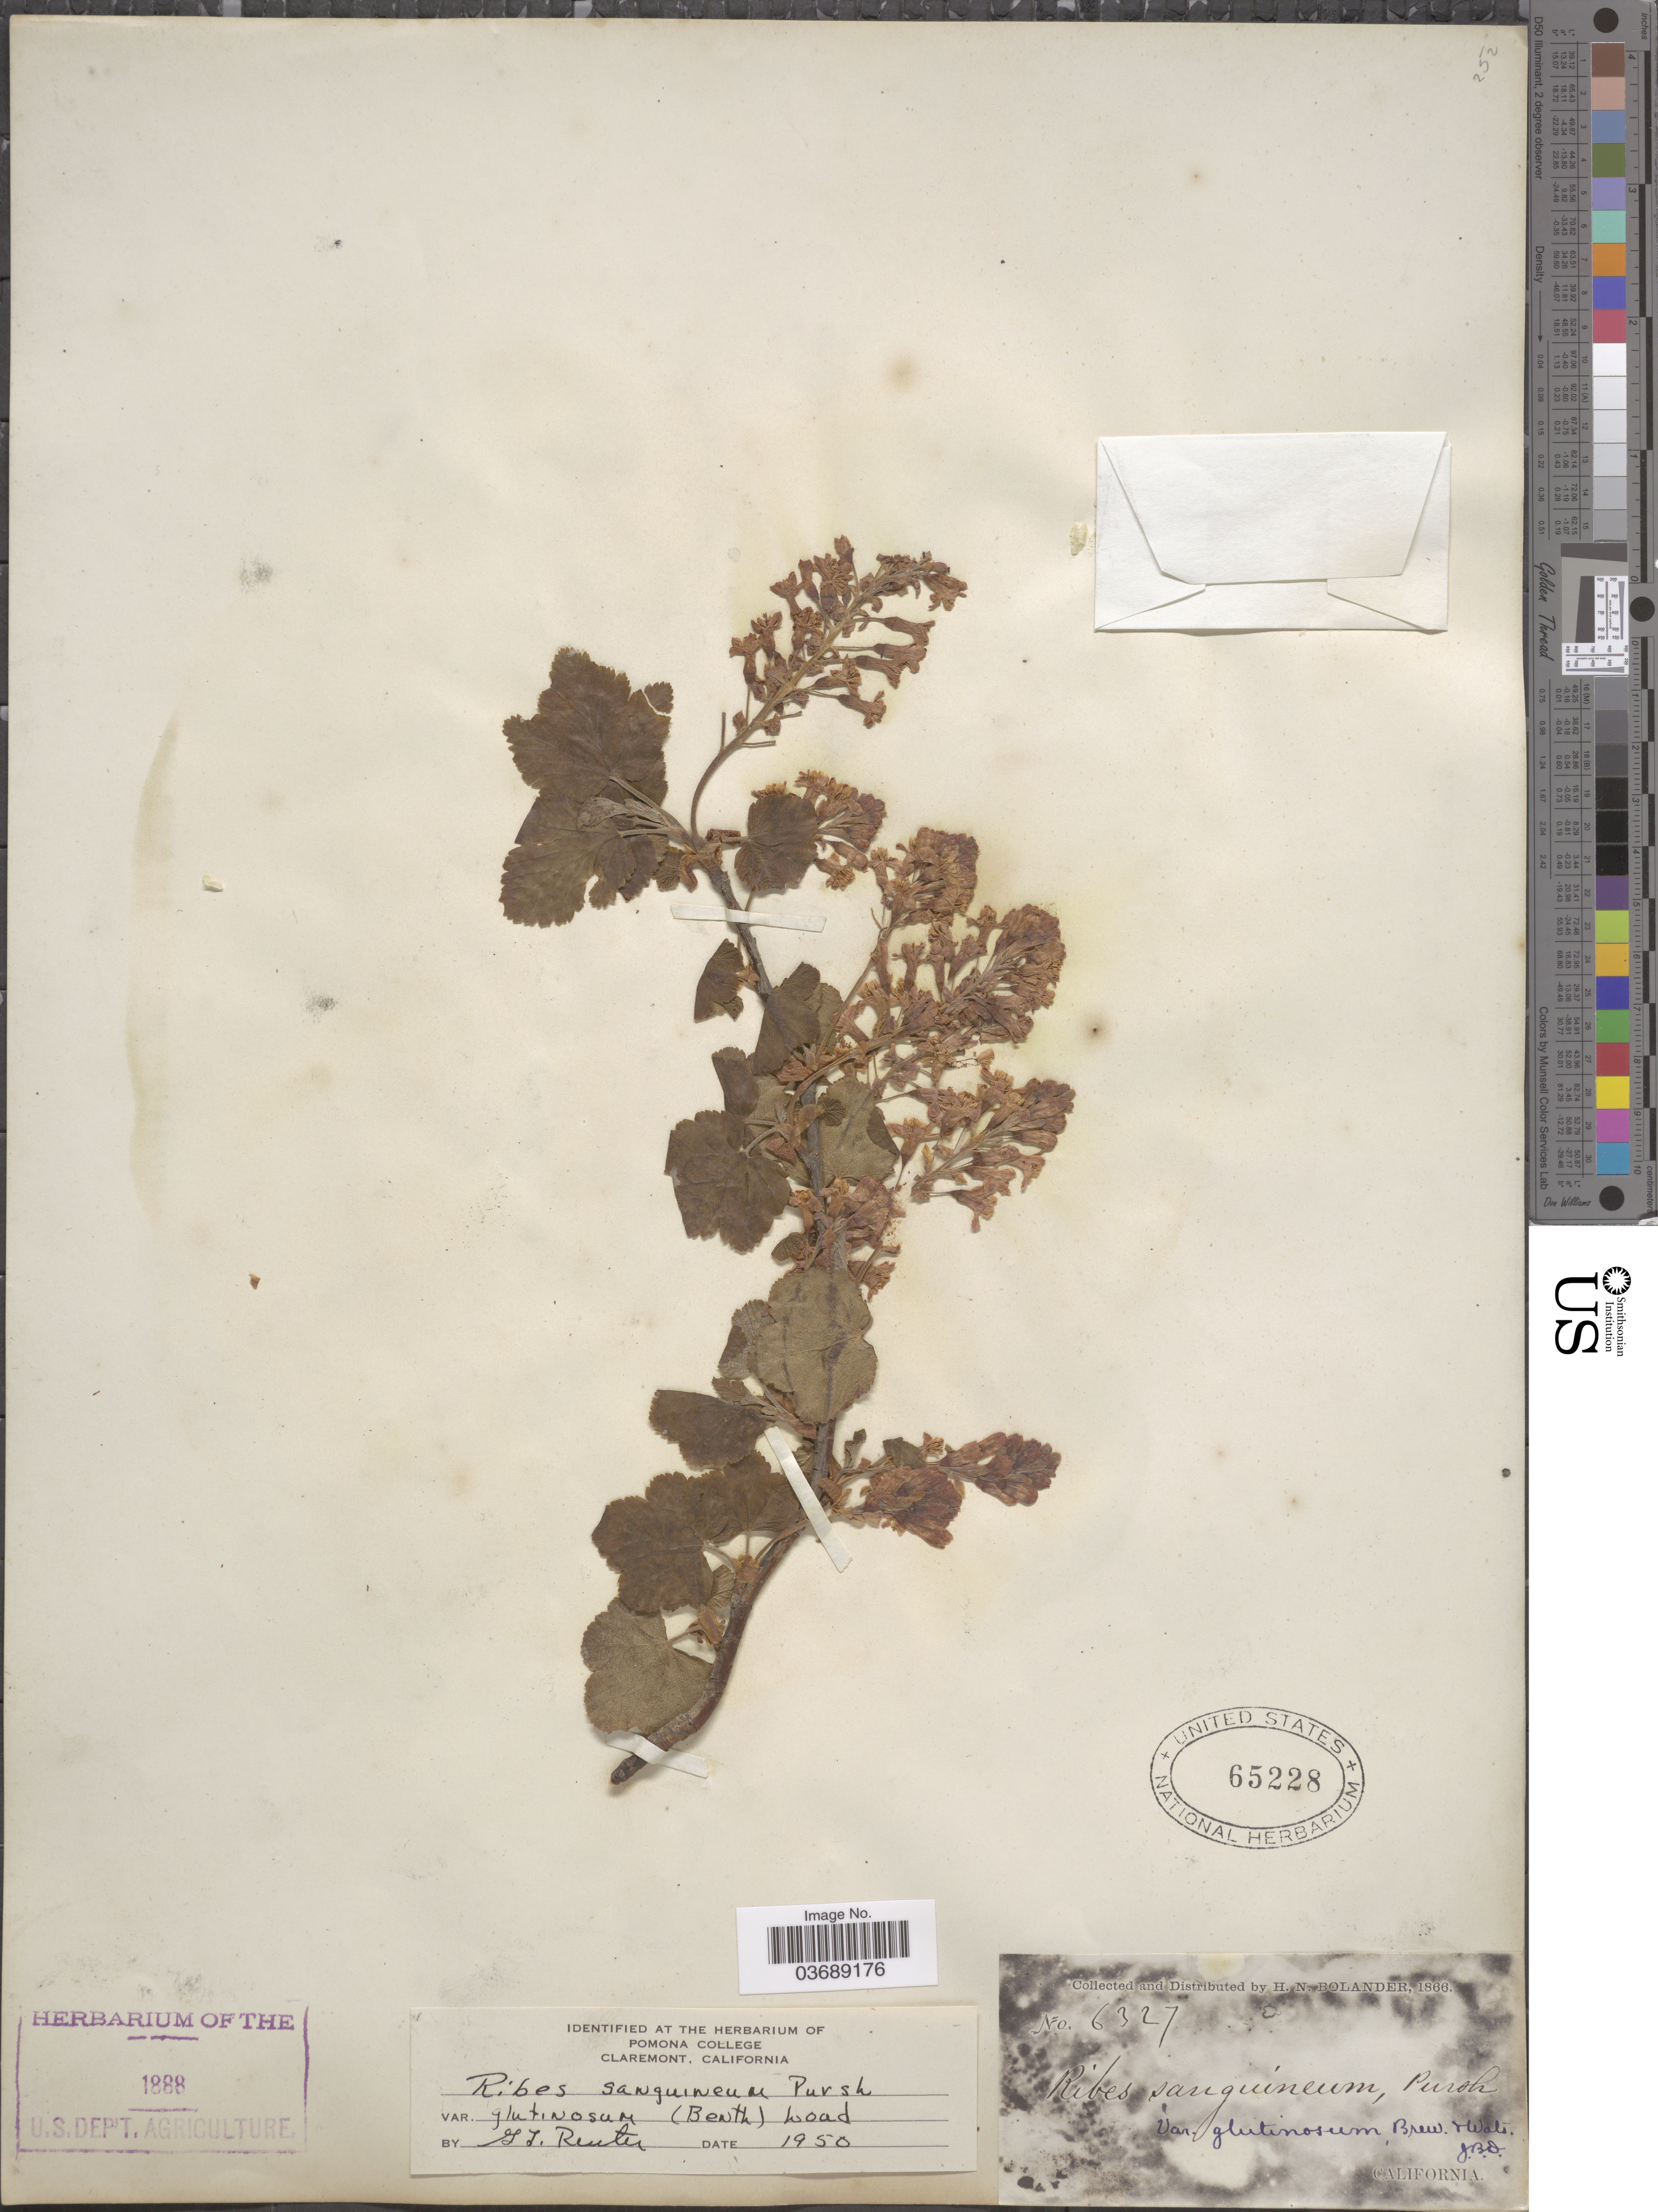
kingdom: Plantae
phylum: Tracheophyta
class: Magnoliopsida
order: Saxifragales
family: Grossulariaceae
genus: Ribes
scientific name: Ribes sanguineum var. glutinosum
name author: (Benth.) Loudon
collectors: H. Bolander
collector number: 6327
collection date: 1866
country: United States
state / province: California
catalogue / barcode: US 65228